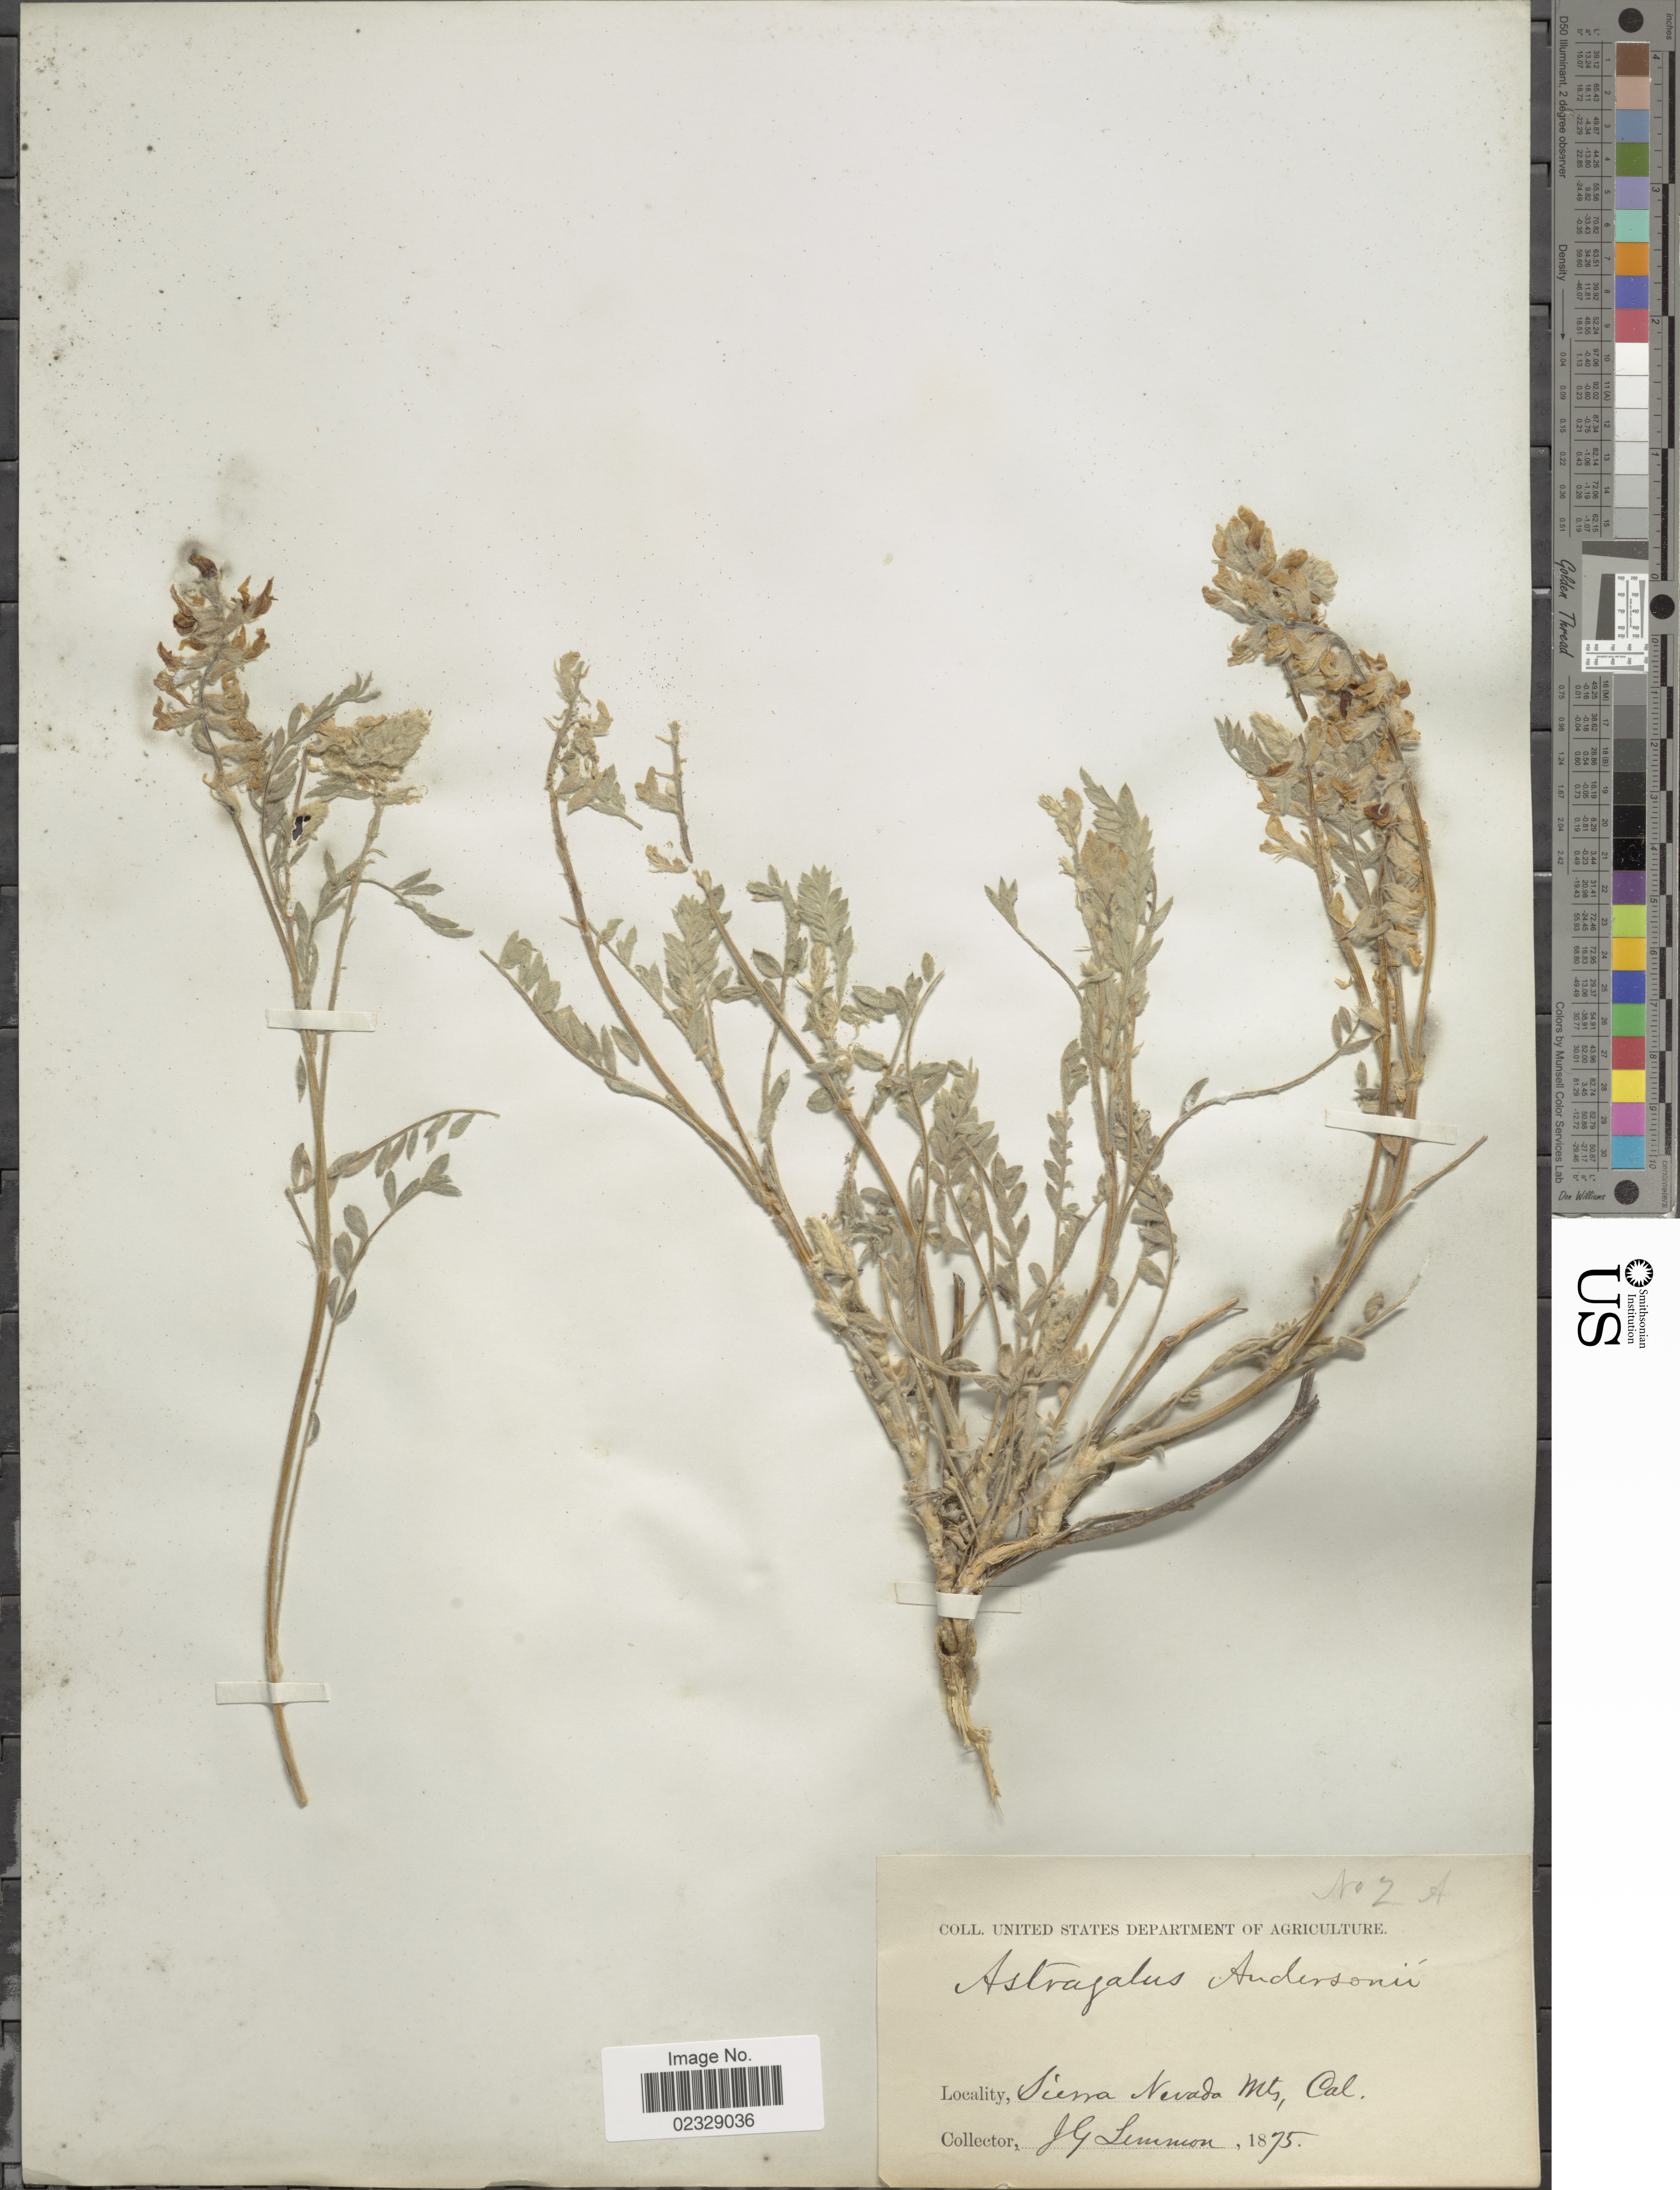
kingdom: Plantae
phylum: Tracheophyta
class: Magnoliopsida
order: Fabales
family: Fabaceae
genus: Astragalus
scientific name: Astragalus andersonii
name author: A. Gray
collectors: J. Lemmon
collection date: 1875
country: United States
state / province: California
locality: Sierra Nevada Mts